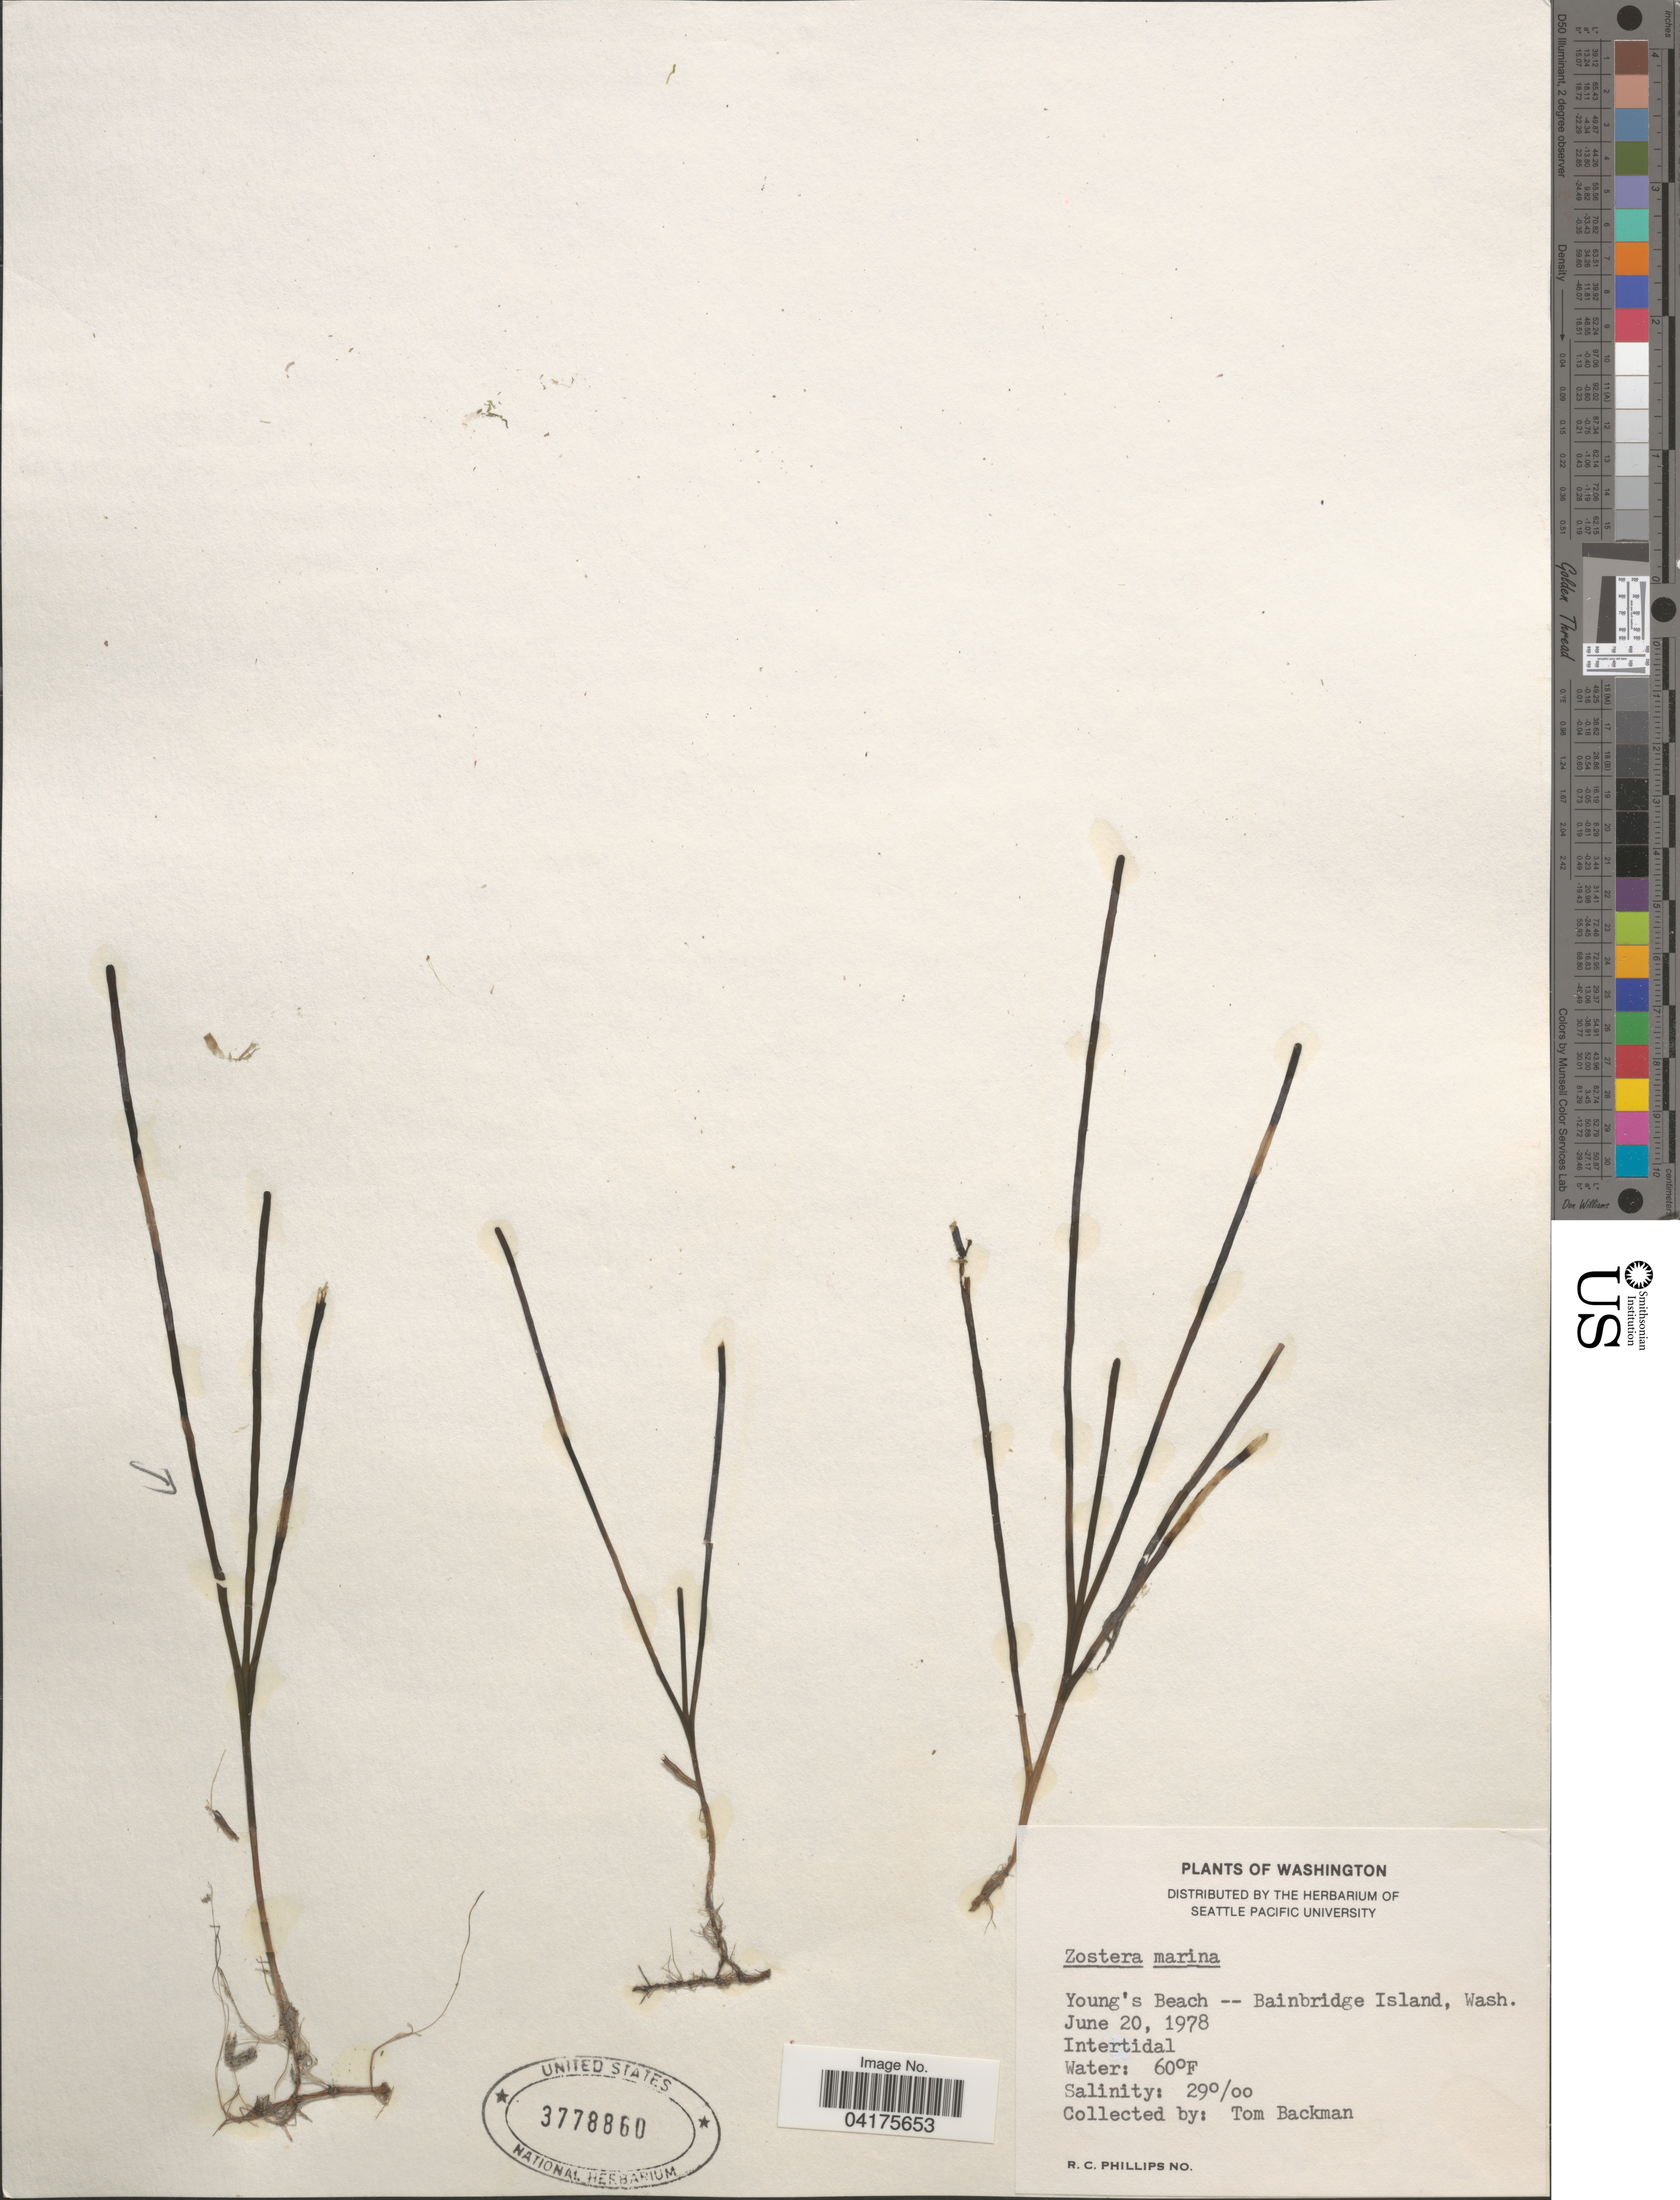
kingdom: Plantae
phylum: Tracheophyta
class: Liliopsida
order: Alismatales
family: Zosteraceae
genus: Zostera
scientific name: Zostera marina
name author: L.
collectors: T. Backman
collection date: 1978-06-20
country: United States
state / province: Washington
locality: Young's Beach -- Bainbridge Island.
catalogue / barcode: US 3778860